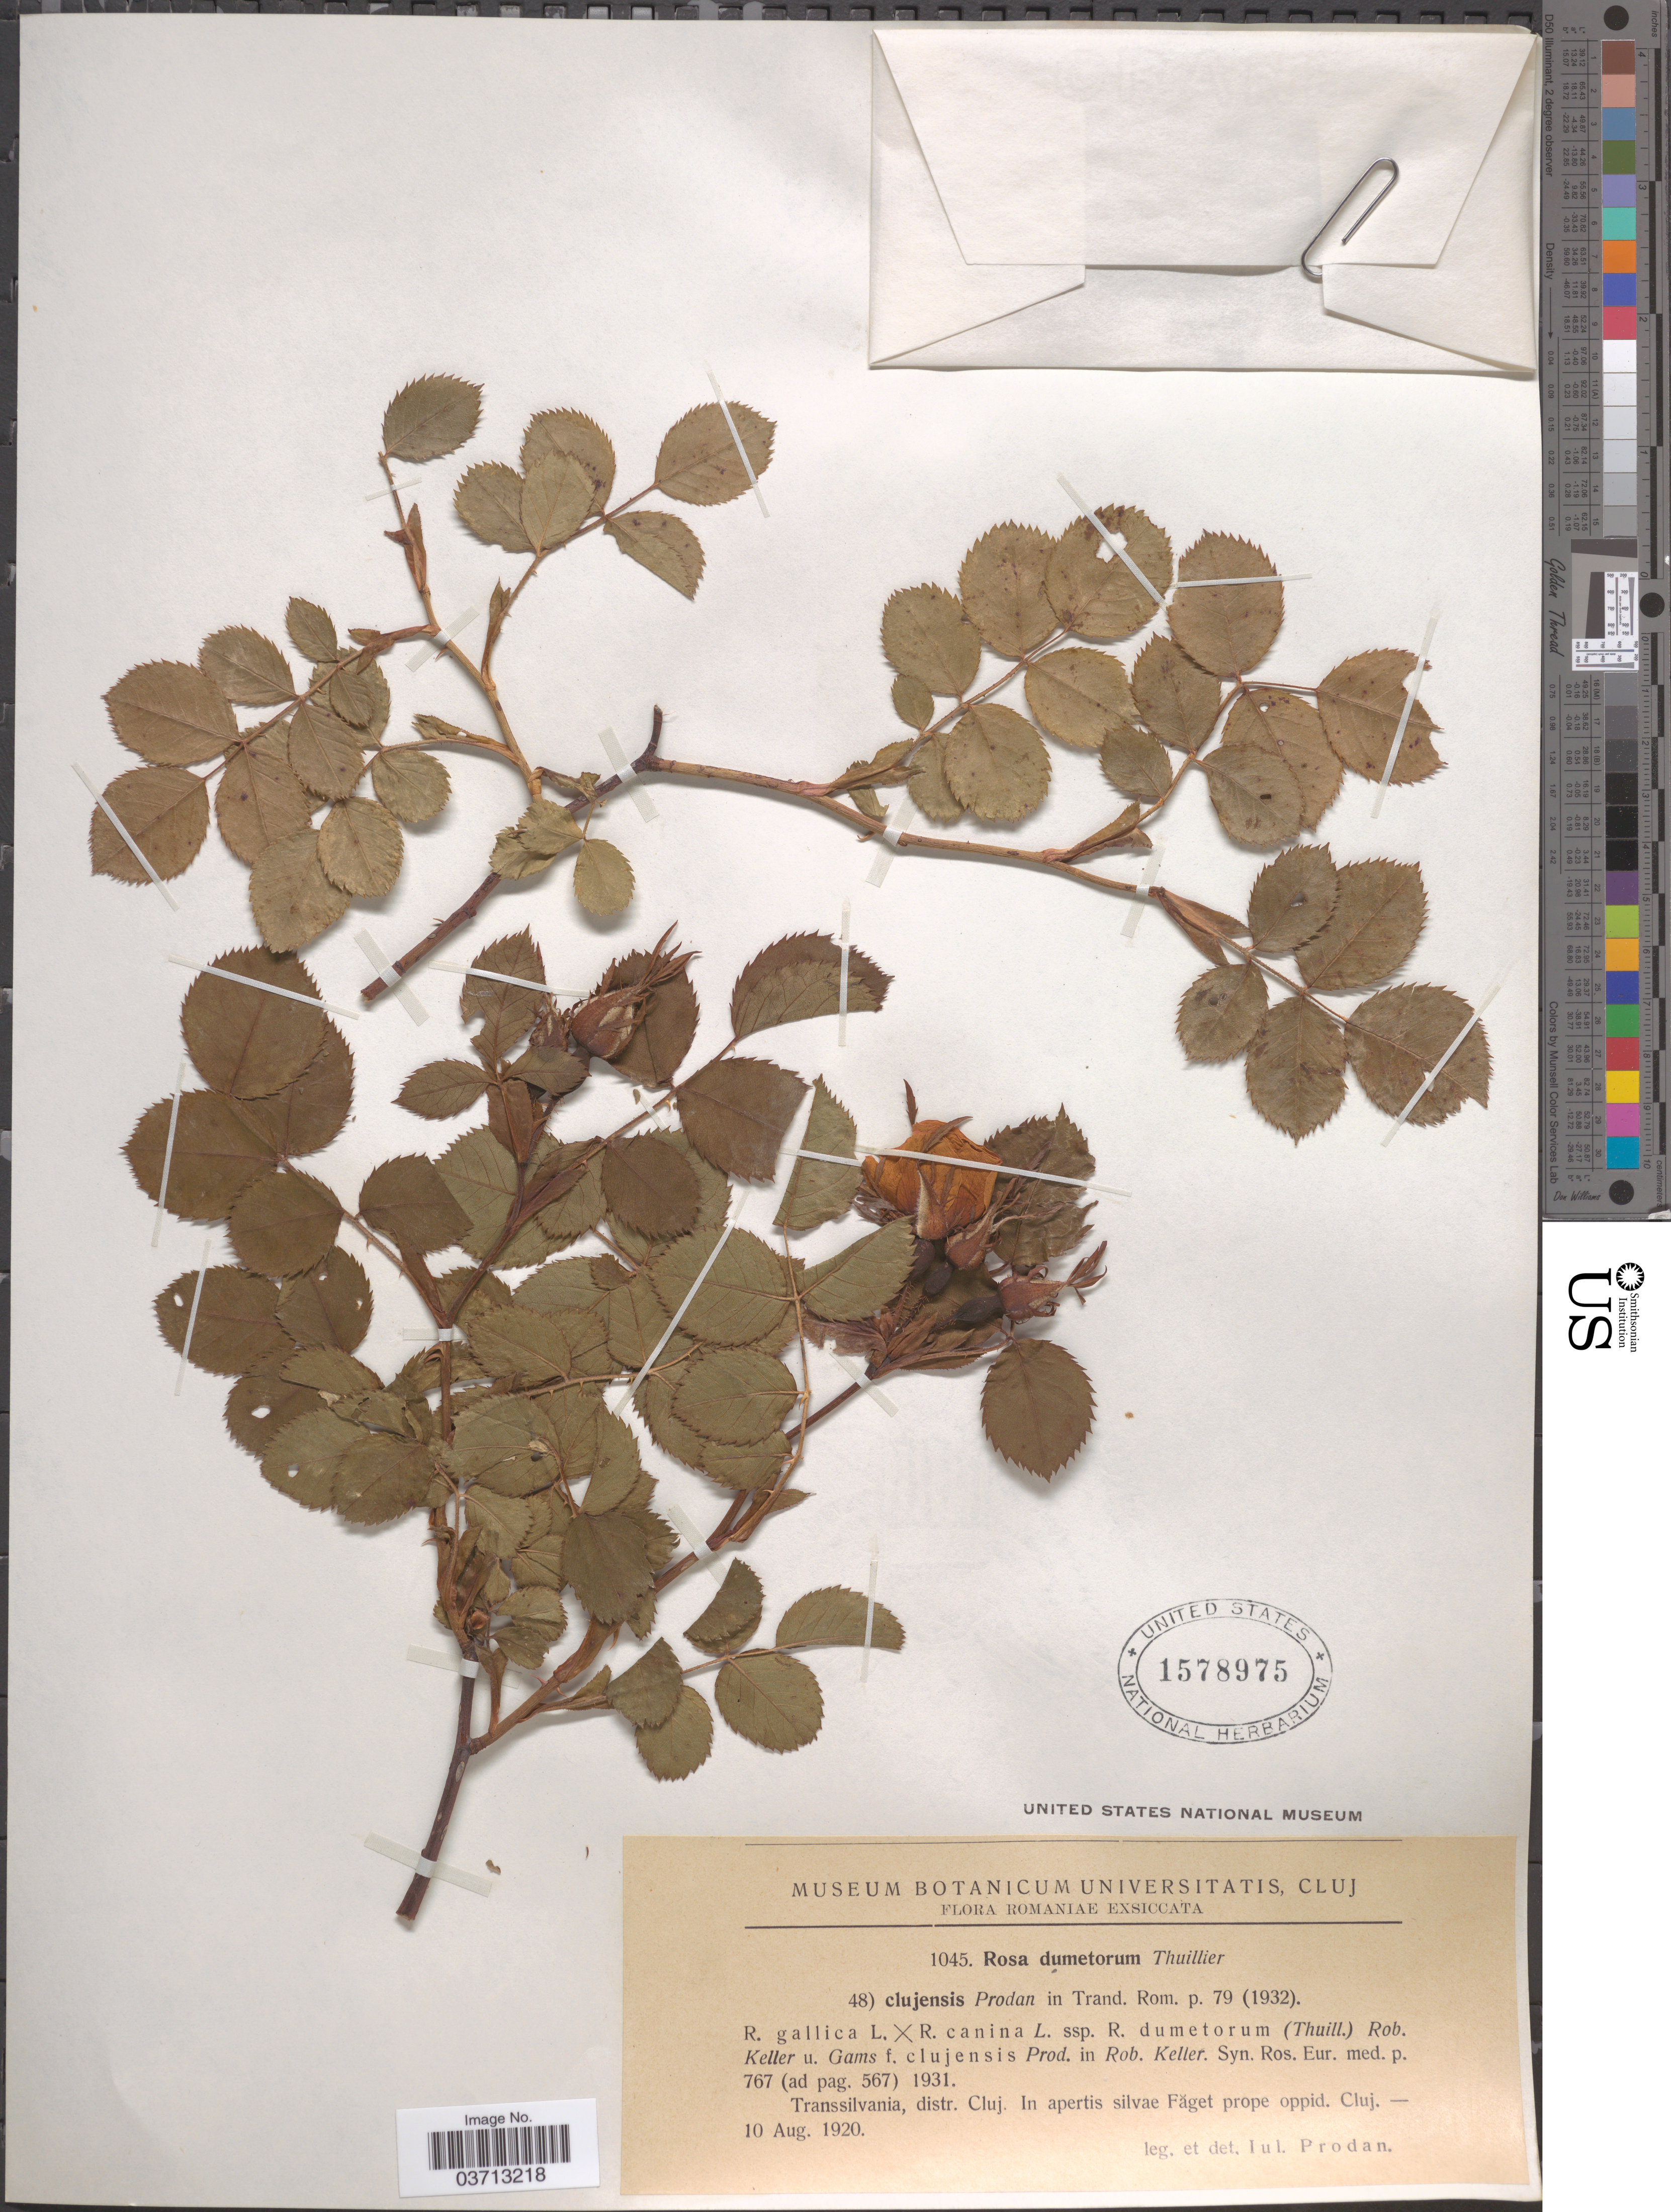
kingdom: Plantae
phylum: Tracheophyta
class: Magnoliopsida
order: Rosales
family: Rosaceae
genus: Rosa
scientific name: Rosa dumetorum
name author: Lange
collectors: J. Prodan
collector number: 1045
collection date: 1920-08-10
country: Romania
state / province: Cluj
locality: Transsilvania, distr. Cluj. In apertis silvae Făget prope oppid. Cluj.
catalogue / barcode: US 1578975